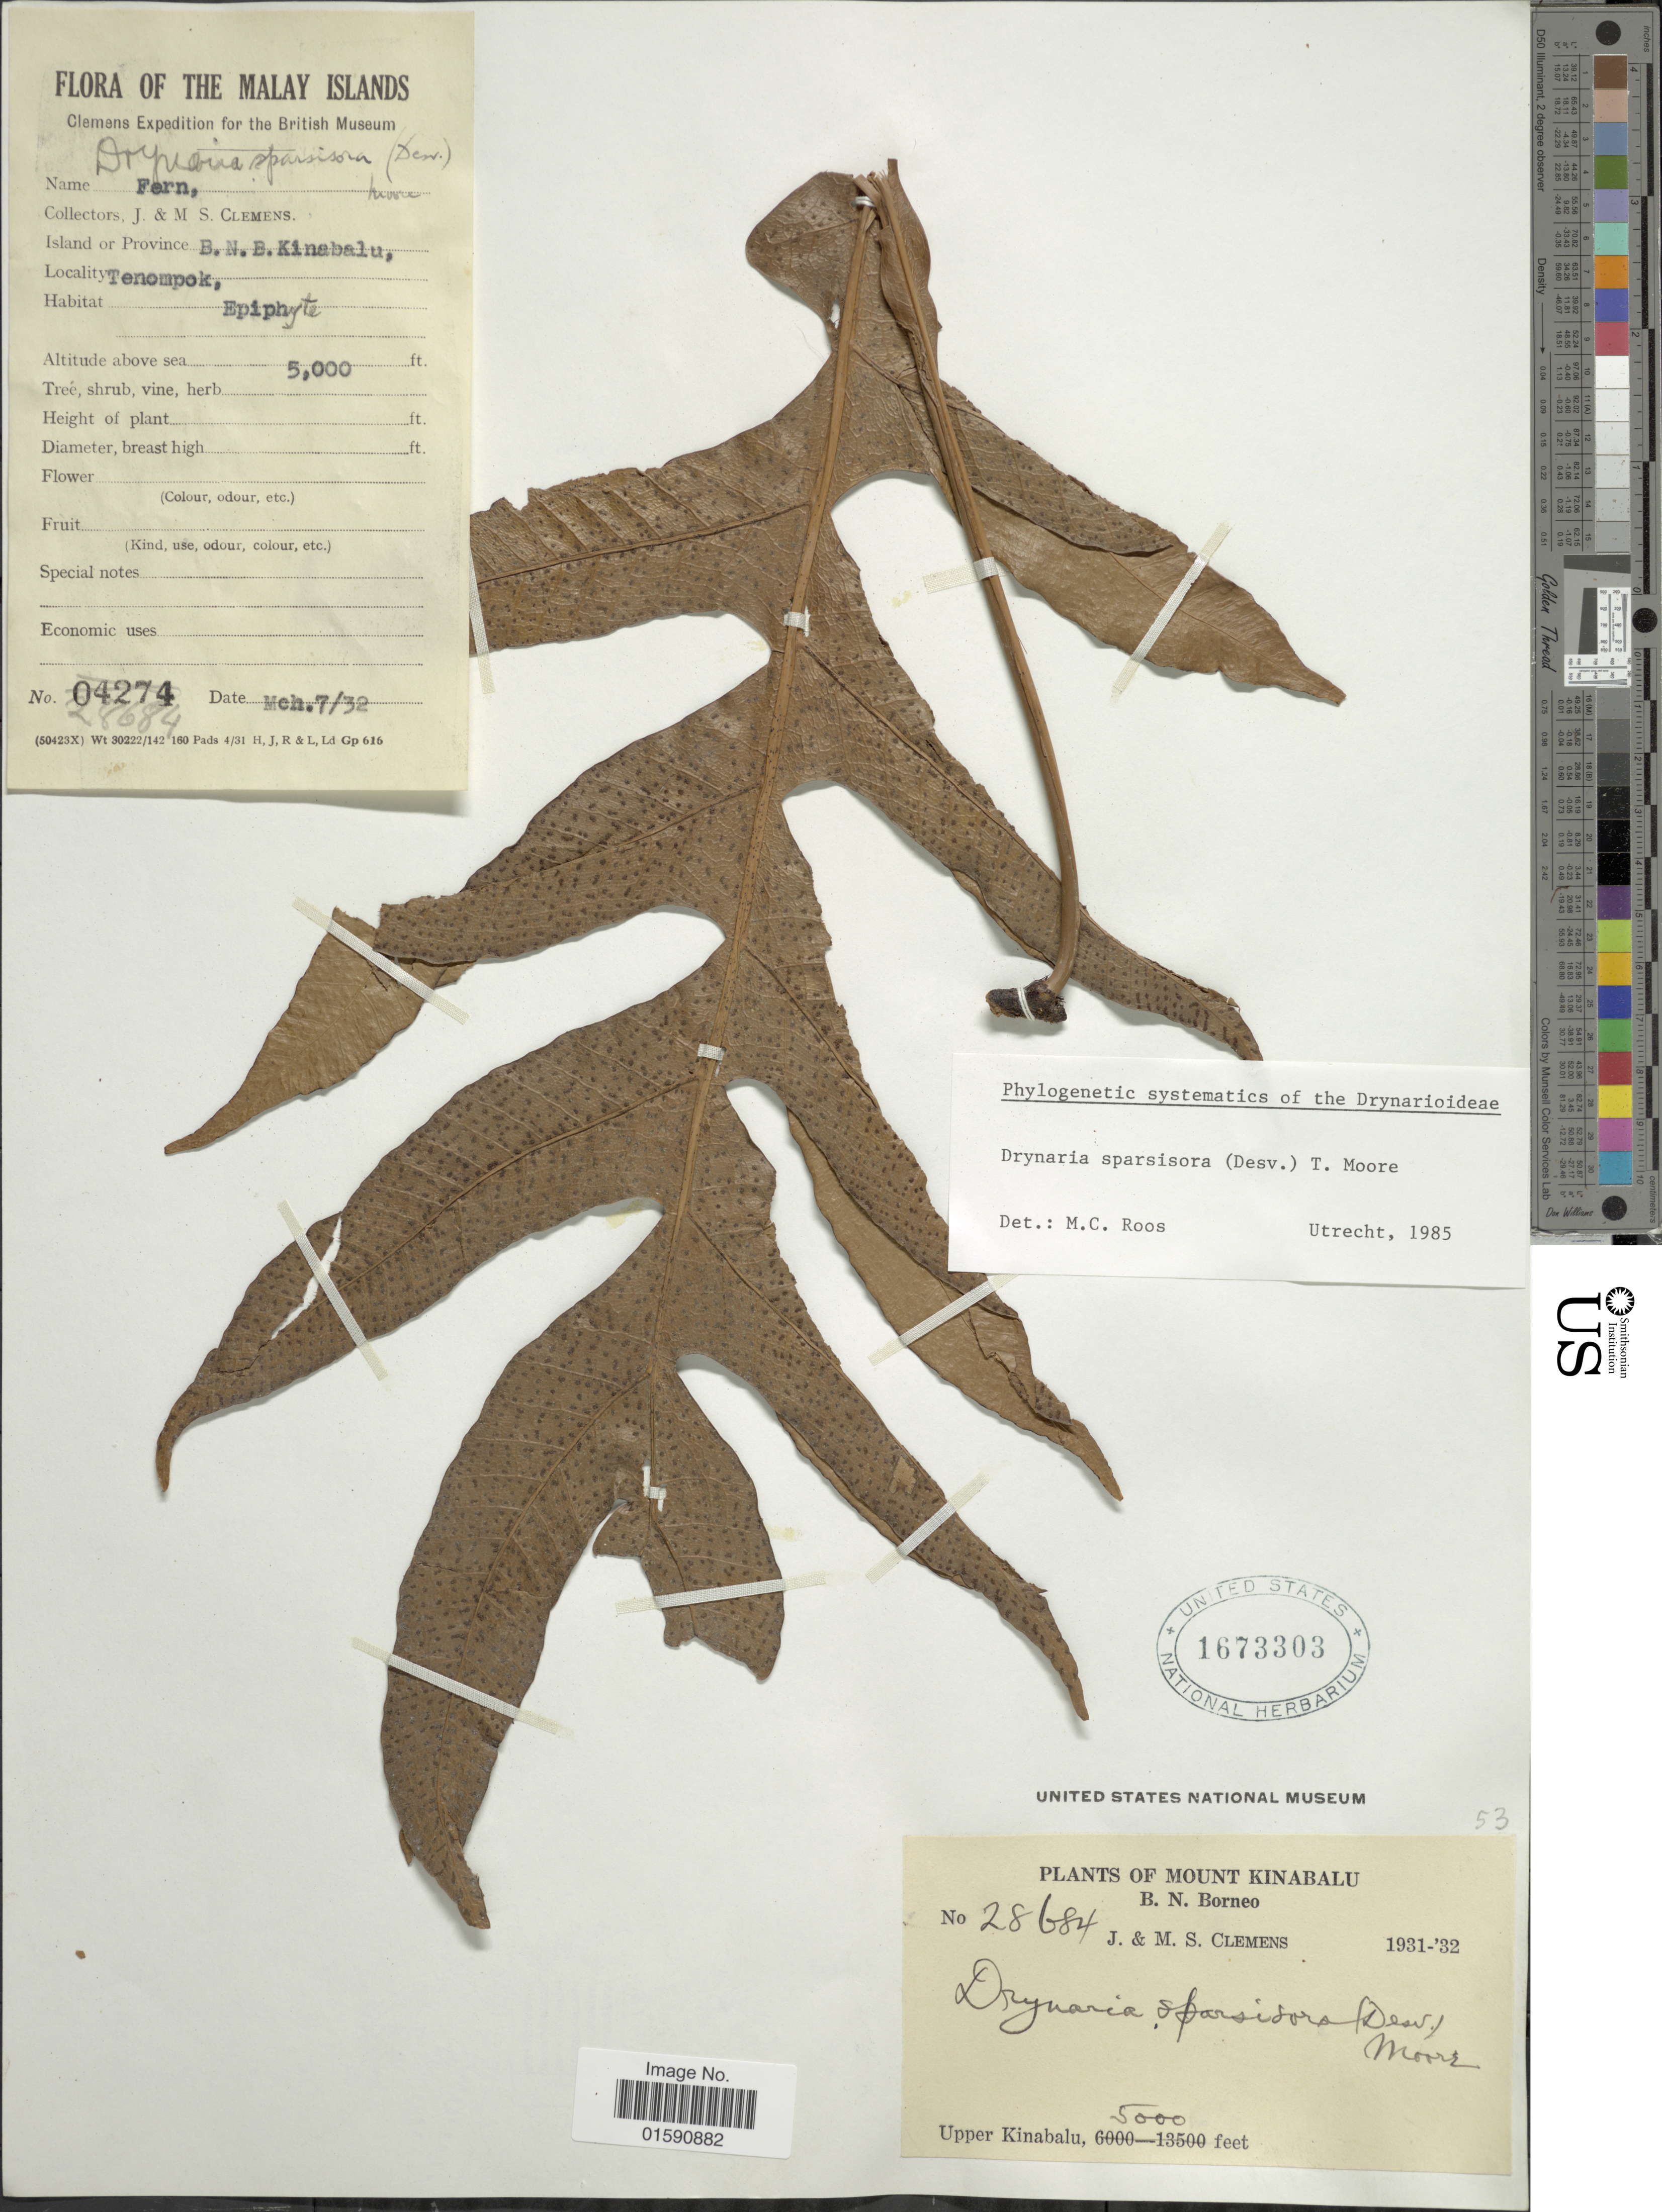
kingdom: Plantae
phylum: Tracheophyta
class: Polypodiopsida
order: Polypodiales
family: Polypodiaceae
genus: Drynaria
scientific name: Drynaria sparsisora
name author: (Desu.) T. Moore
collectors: J. Clemens & M. S. Clemens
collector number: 28684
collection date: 1932-03-07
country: Malaysia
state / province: Sabah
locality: Mount Kianbalu, B. N. Borneo. Upper Kinabalu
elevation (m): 1524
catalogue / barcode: US 1673303